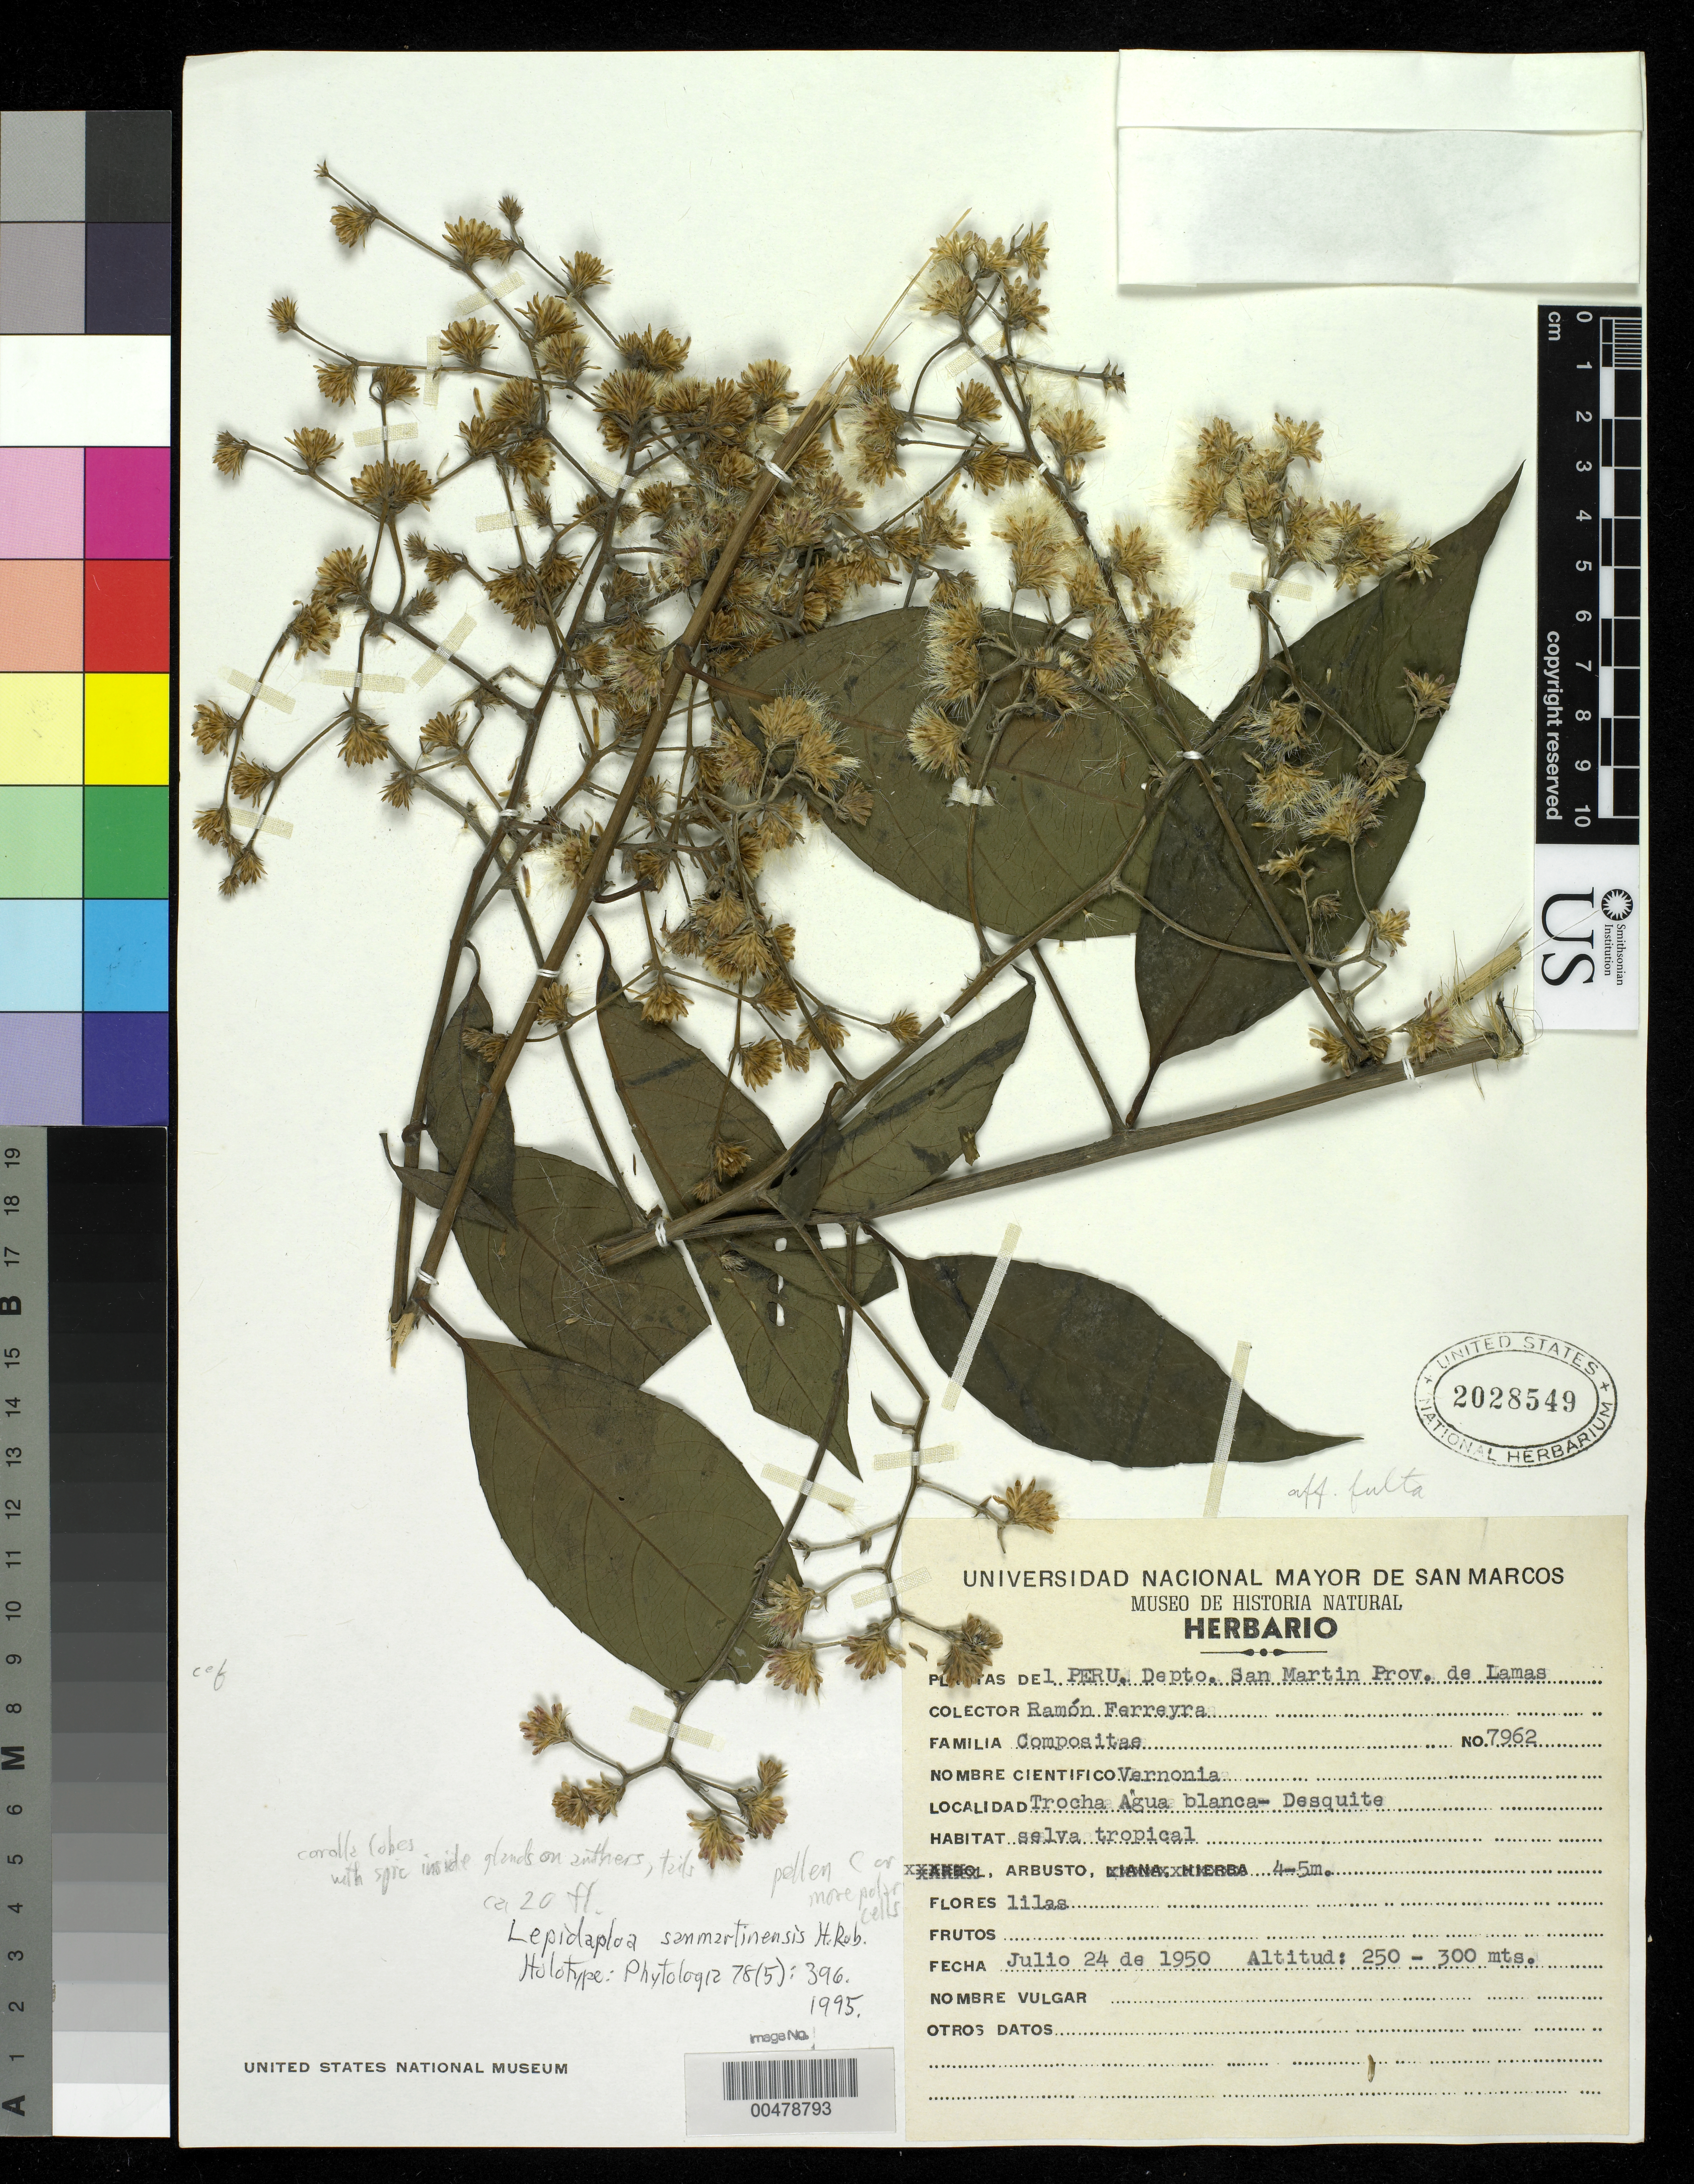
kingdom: Plantae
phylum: Tracheophyta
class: Magnoliopsida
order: Asterales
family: Asteraceae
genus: Lepidaploa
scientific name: Lepidaploa sanmartinensis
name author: H. Rob.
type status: Holotype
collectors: R. A. Ferreyra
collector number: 7962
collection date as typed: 24 Jul 1950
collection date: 1950-07-24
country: Peru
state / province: San Martín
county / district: Lamas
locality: Trocha Agua Blanca-desquite.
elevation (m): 250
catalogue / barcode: US 2028549